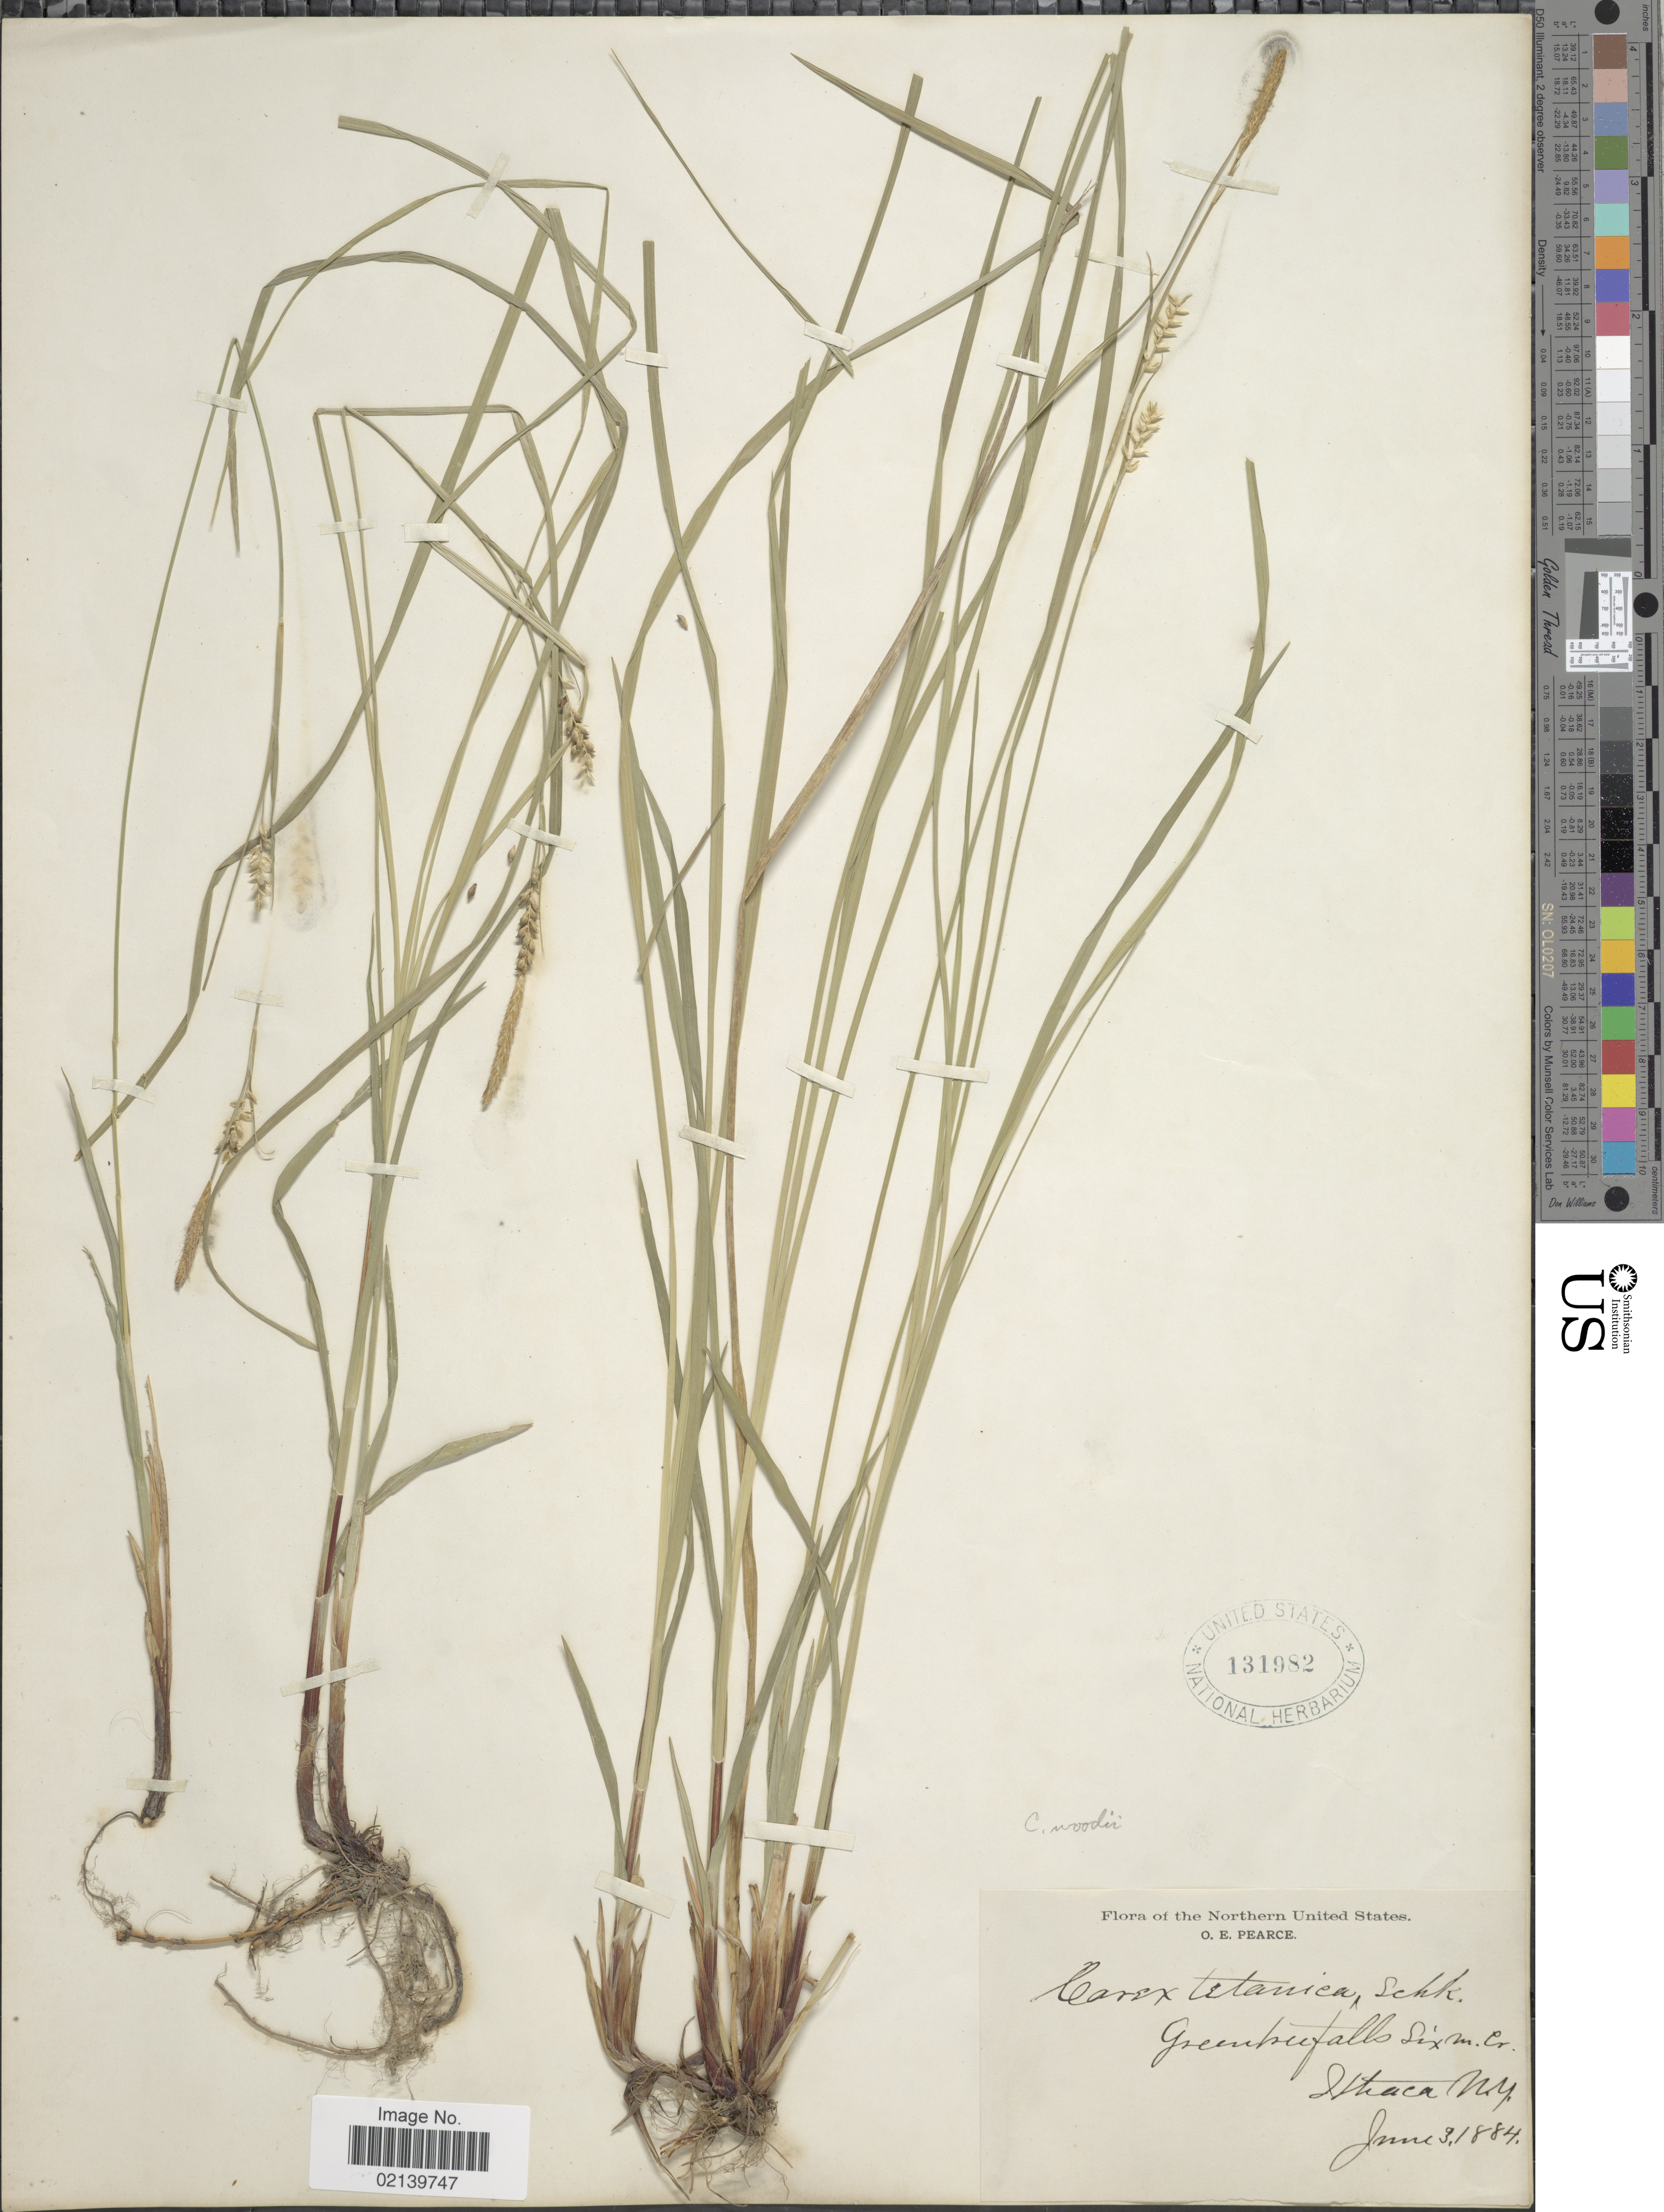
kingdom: Plantae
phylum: Tracheophyta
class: Liliopsida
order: Poales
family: Cyperaceae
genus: Carex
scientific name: Carex woodii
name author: Dewey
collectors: O. E. Pearce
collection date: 1884-06-03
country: United States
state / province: New York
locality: Greentreefalls Six , Cr. Ithaca N.Y.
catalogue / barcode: US 131982